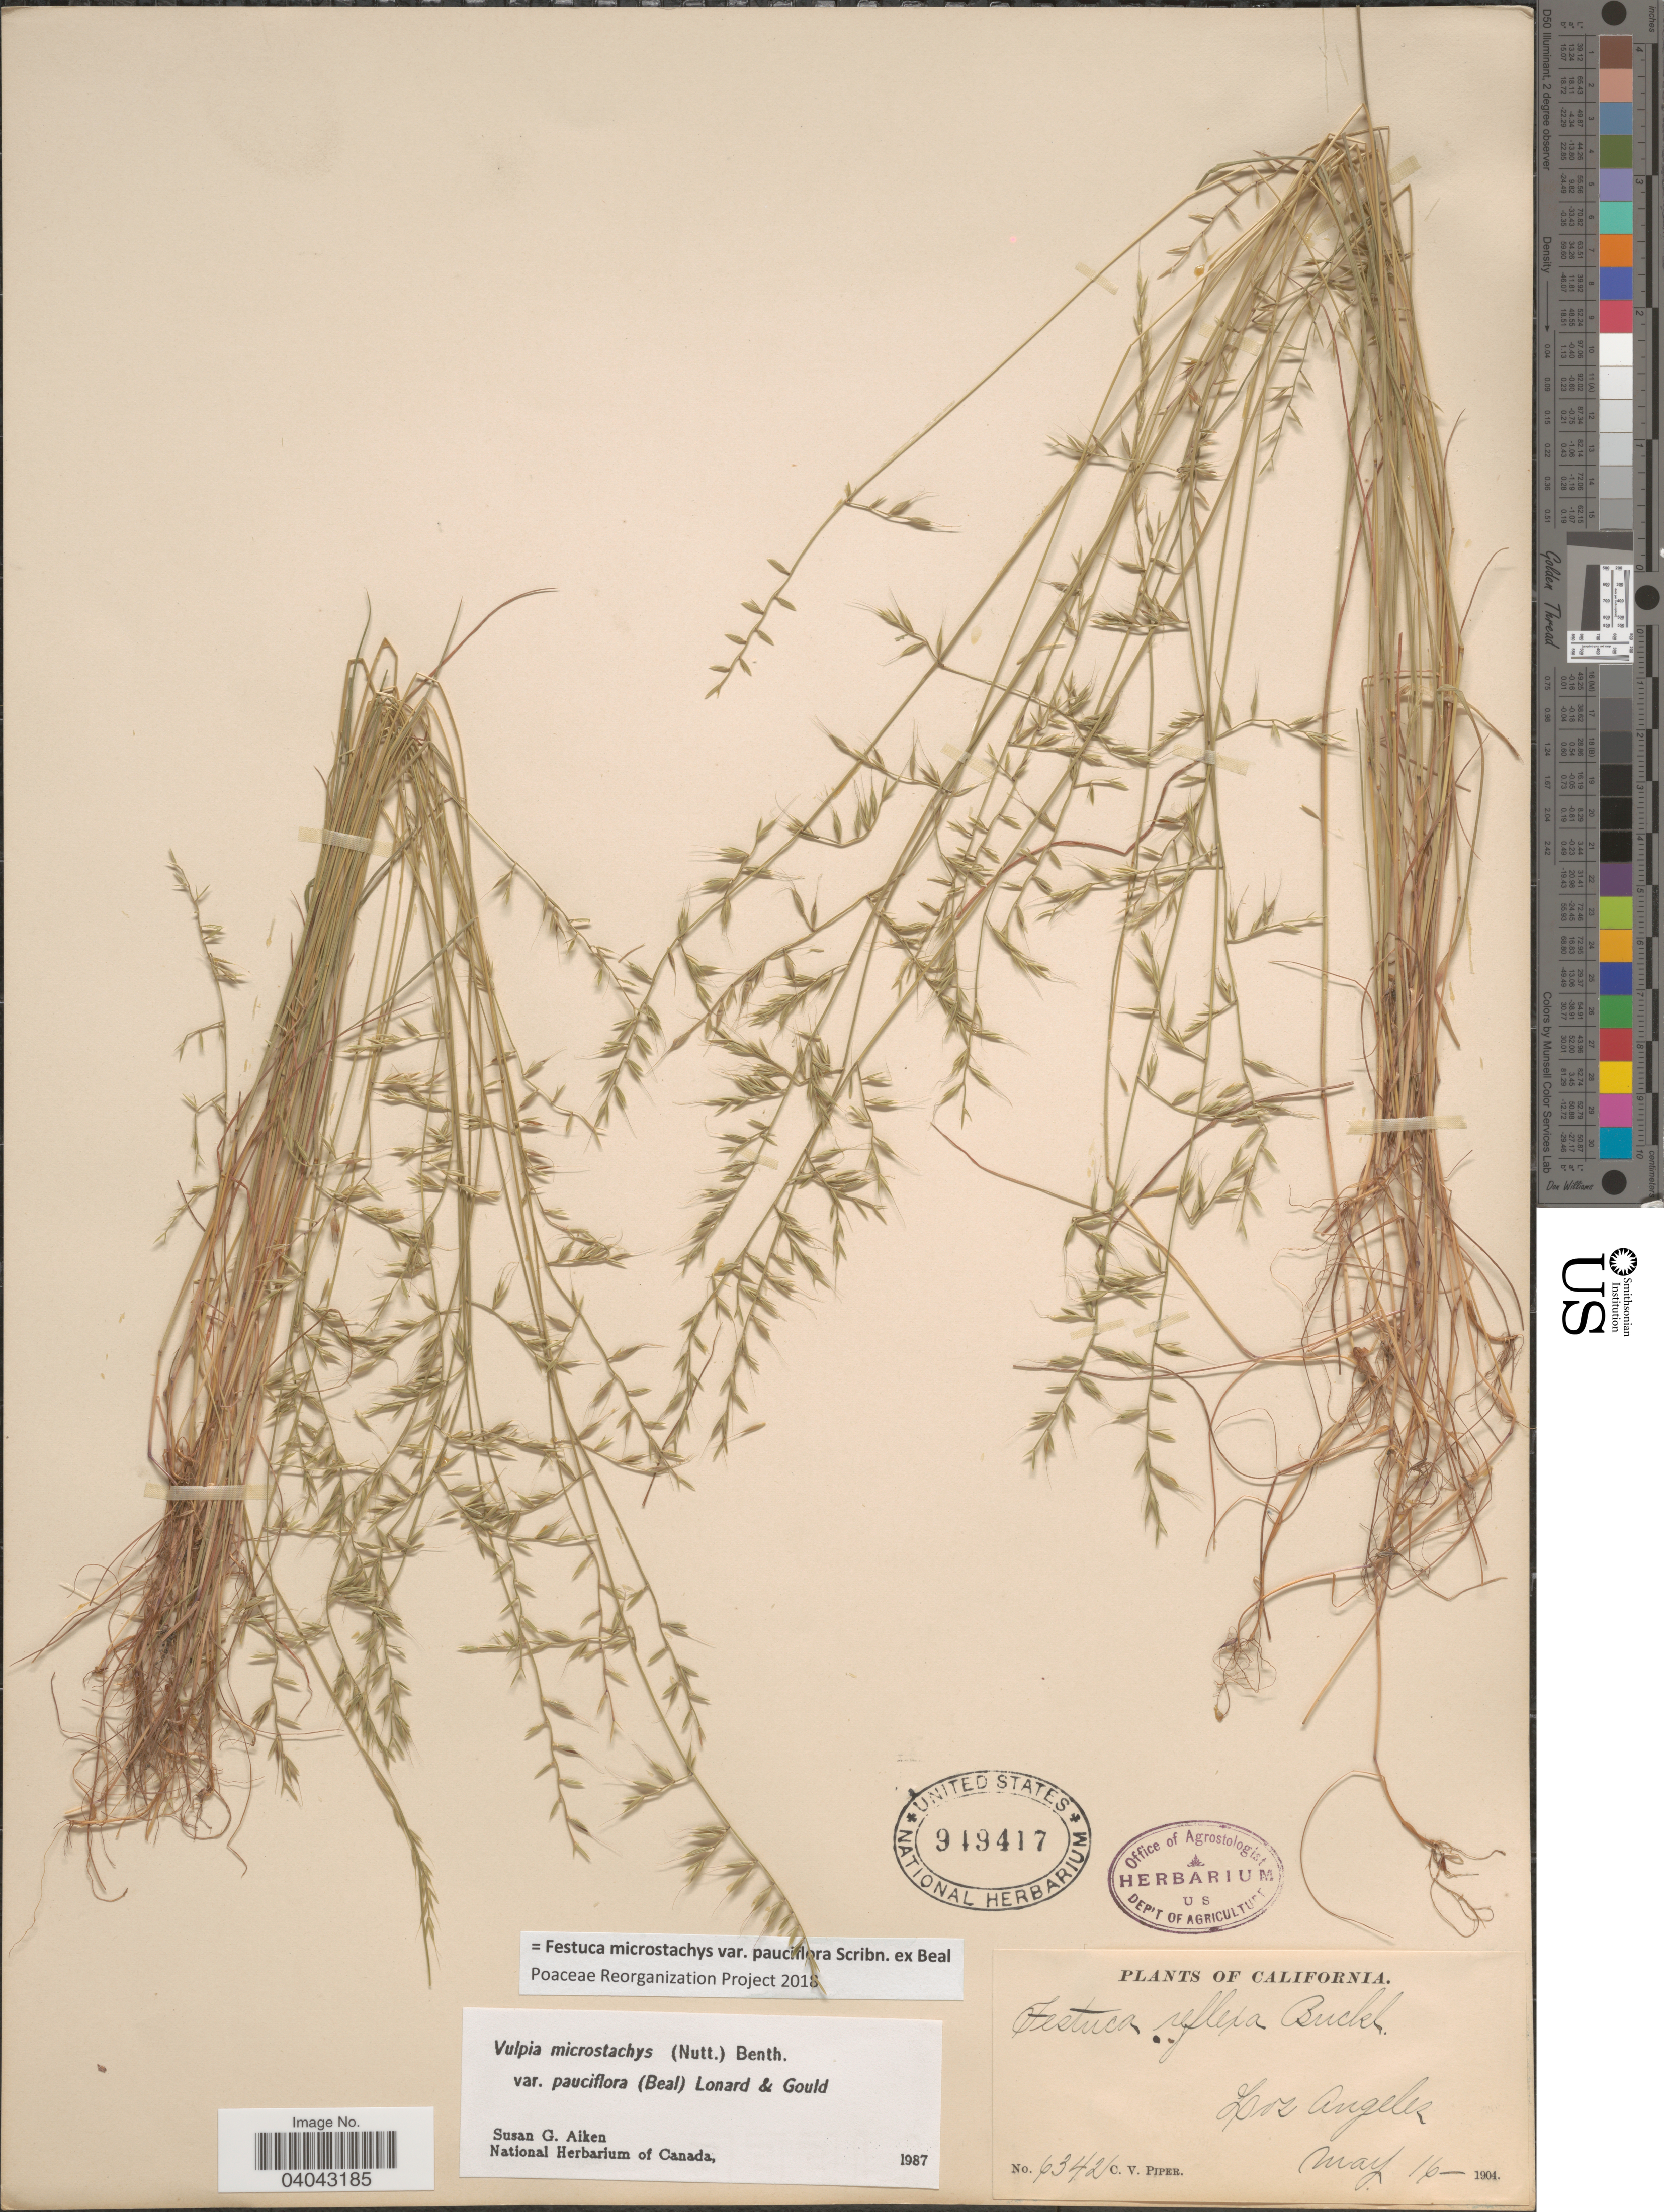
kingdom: Plantae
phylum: Tracheophyta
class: Liliopsida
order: Poales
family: Poaceae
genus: Festuca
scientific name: Festuca microstachys var. pauciflora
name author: Scribn. ex W.J. Beal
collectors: C. V. Piper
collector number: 6342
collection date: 1904-05-16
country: United States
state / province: California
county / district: Los Angeles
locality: Los Angeles.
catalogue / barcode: US 949417